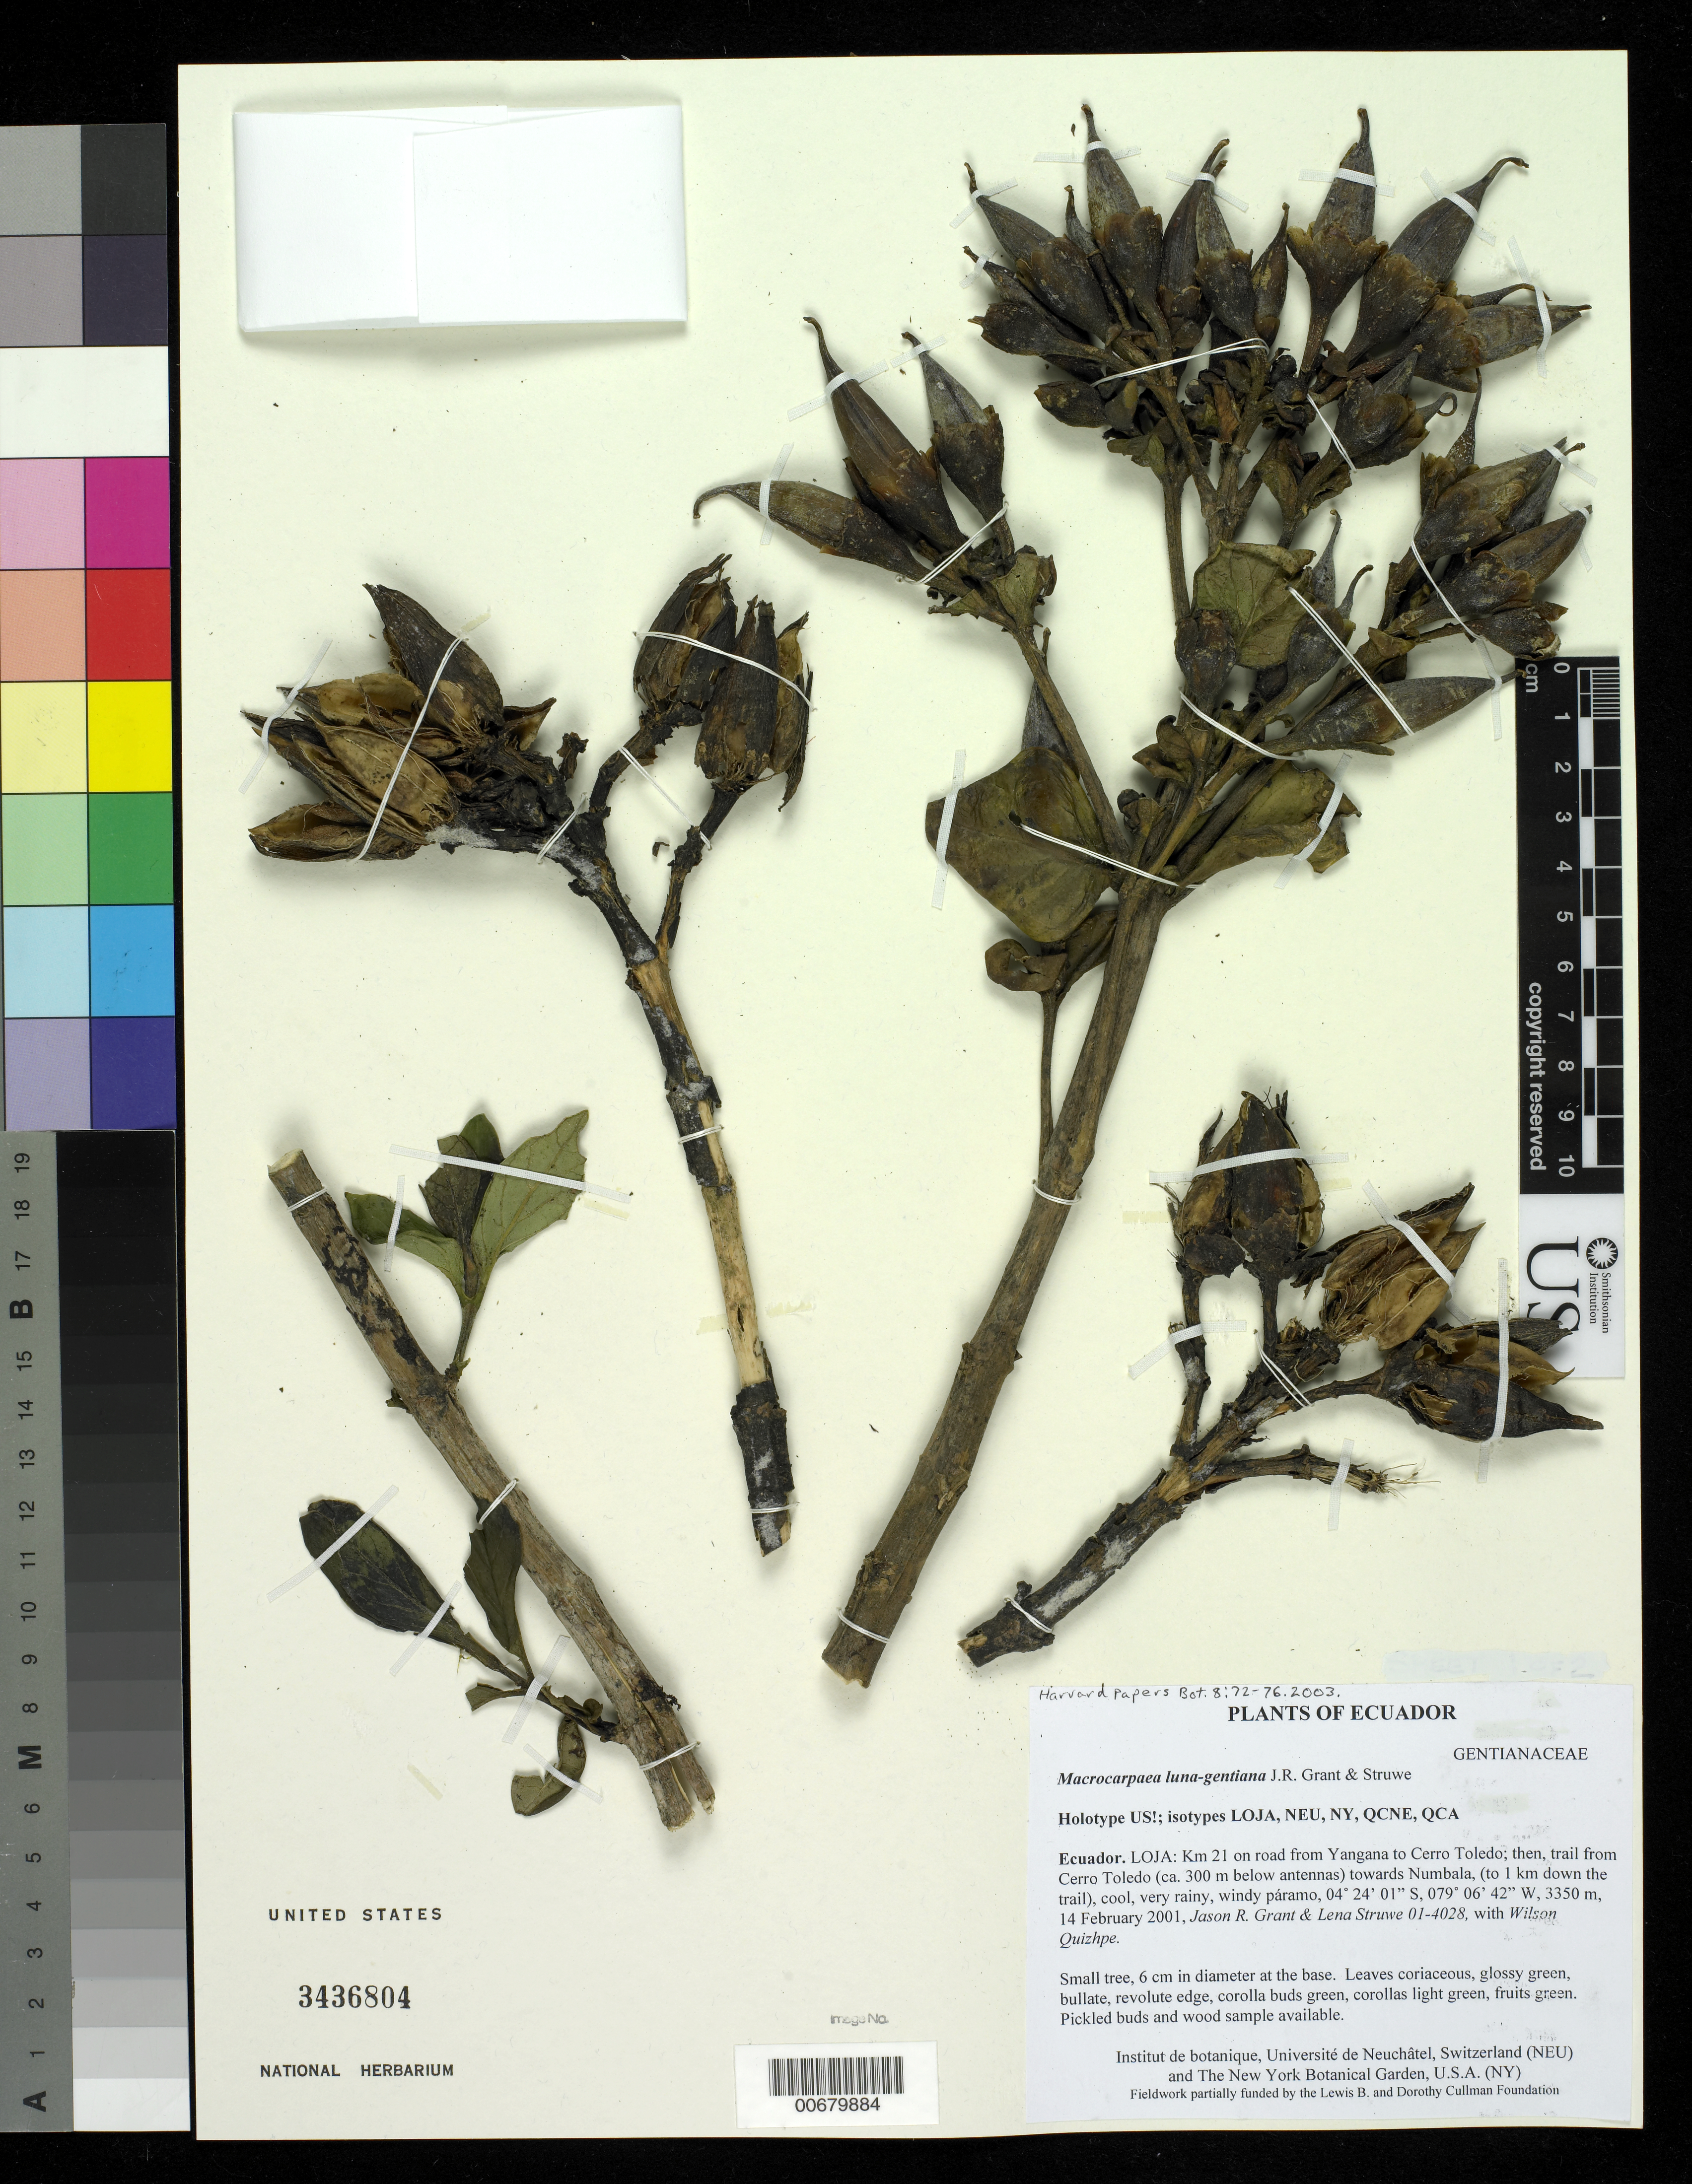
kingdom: Plantae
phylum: Tracheophyta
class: Magnoliopsida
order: Gentianales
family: Gentianaceae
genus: Macrocarpaea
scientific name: Macrocarpaea luna-gentiana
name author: J.R. Grant & Struwe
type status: Holotype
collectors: J. R. Grant, L. Struwe & W. Quizhpe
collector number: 01-4028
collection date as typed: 14 Feb 2001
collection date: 2001-02-14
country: Ecuador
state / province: Loja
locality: Km 21 on road from Yangana to Cerro Toledo; then, trail from Cerro Toledo (ca. 300 m below antennas) towards Numbala (to 1 km down the trail)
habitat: Very rainy, windy paramo.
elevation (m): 3350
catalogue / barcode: US 3436804